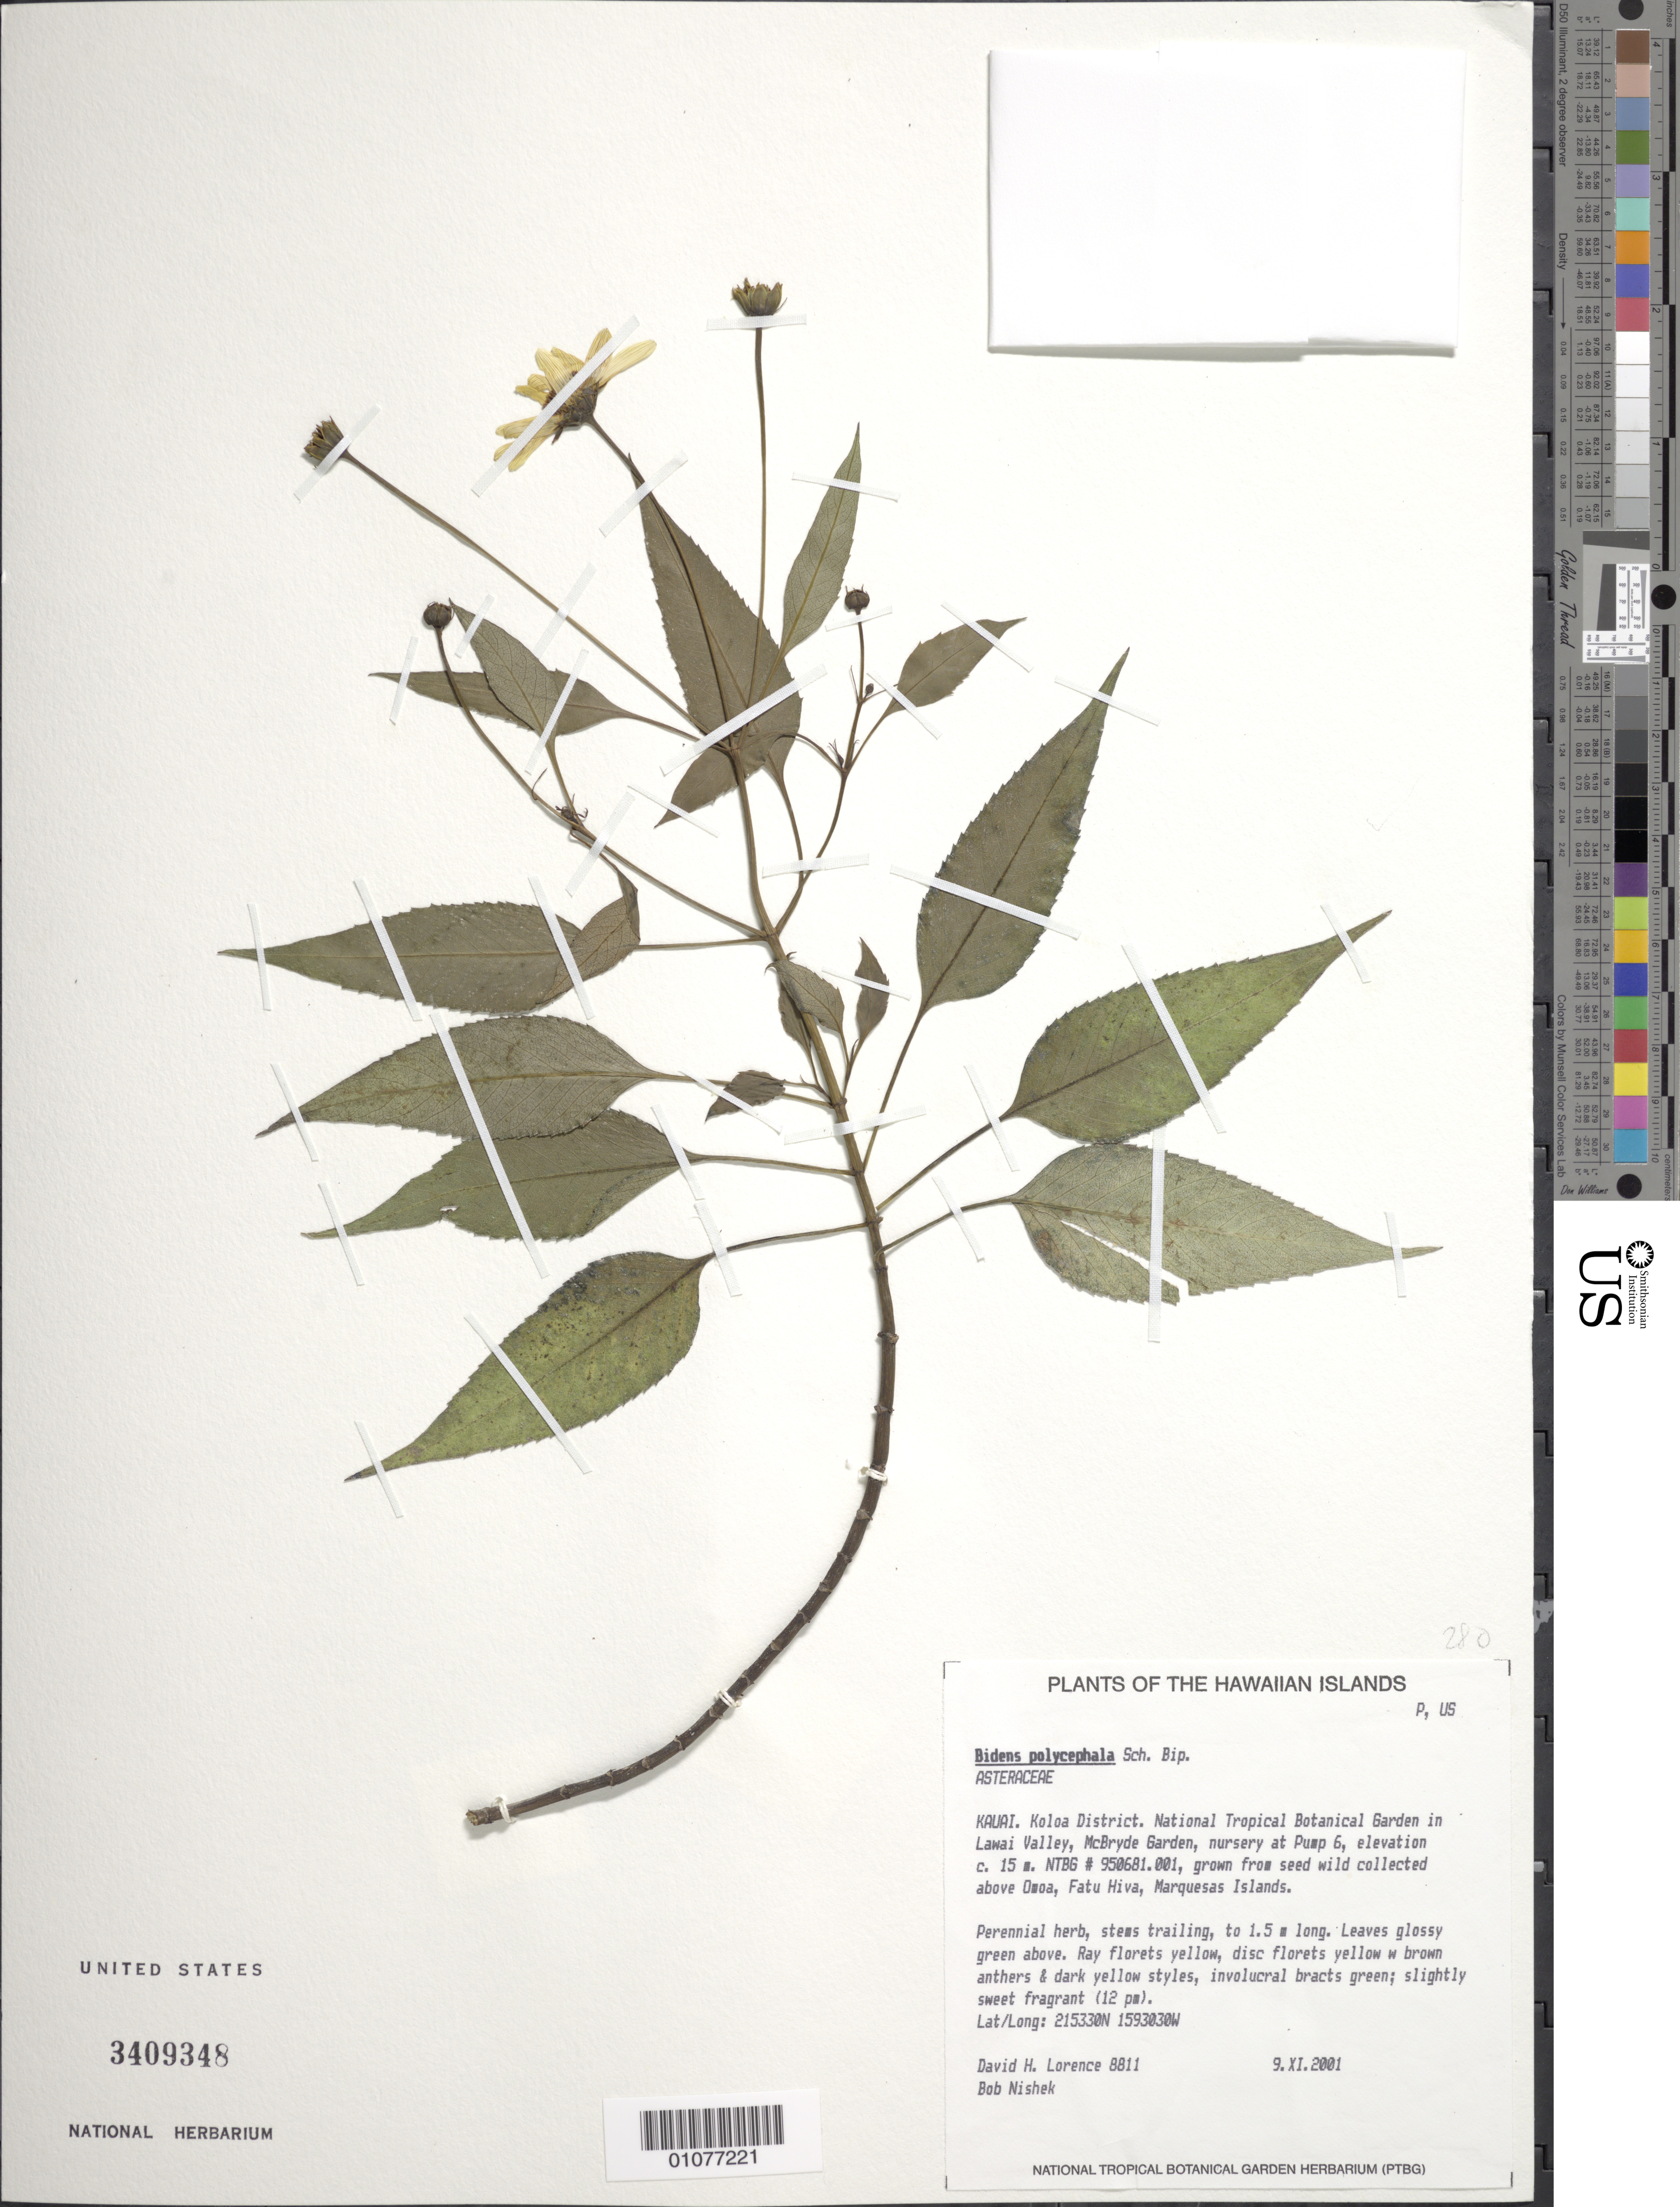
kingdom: Plantae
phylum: Tracheophyta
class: Magnoliopsida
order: Asterales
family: Asteraceae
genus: Bidens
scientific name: Bidens wichmanii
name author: W.L. Wagner et al.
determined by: Wagner, W. L., (BOT), Smithsonian Institution - National Museum of Natural History (UNITED STATES)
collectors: D. Lorence & R. Nishek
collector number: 8811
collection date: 2001-11-09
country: United States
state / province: Hawaii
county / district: Kauai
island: Kaua'i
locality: Koloa District, Lawai Valley, National Tropical Botanical Garden, McBryde Garden, nursery at Pump 6.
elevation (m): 15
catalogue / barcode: US 3409348